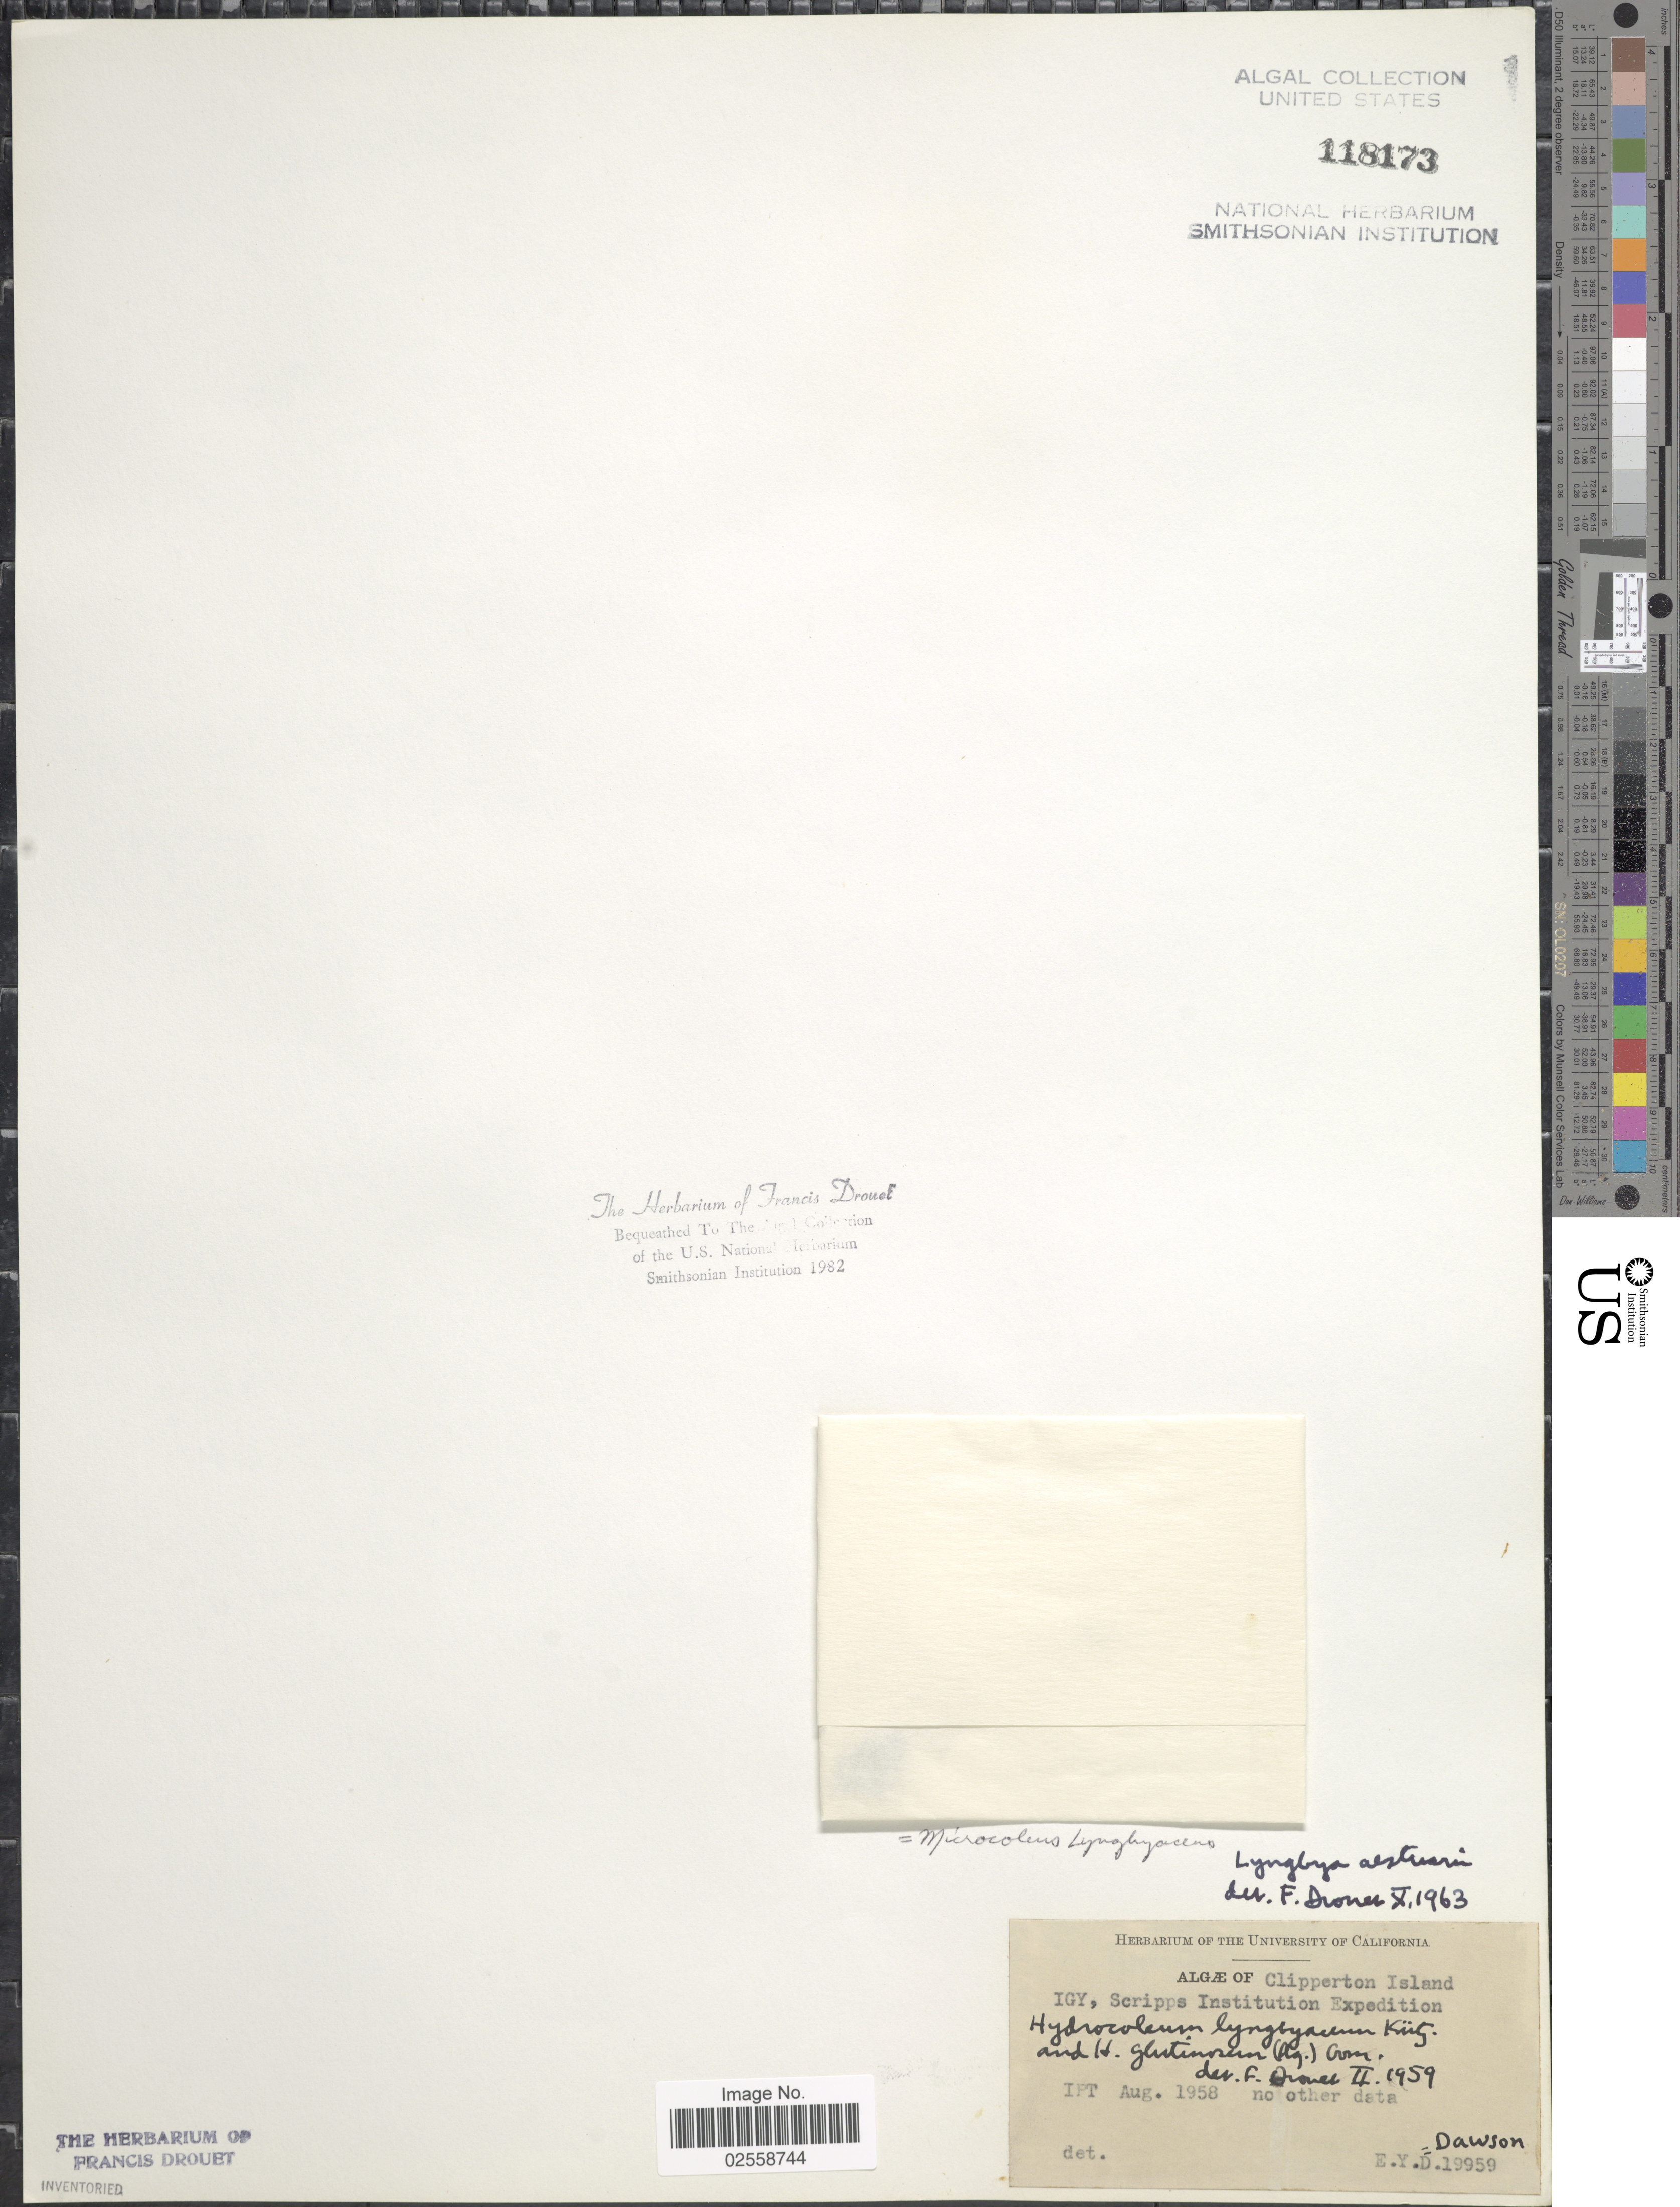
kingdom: Bacteria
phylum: Cyanobacteria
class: Cyanobacteriia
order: Cyanobacteriales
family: Microcoleaceae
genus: Microcoleus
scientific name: Microcoleus lyngbyaceus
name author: Kütz. ex Forti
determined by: Drouet, F. E.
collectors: E. Y. Dawson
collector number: EYD 19959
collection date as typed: Aug 1958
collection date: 1958-08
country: Central Am. Pac. Islands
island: Clipperton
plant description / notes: Scripps Institution Expedition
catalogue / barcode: US 118173